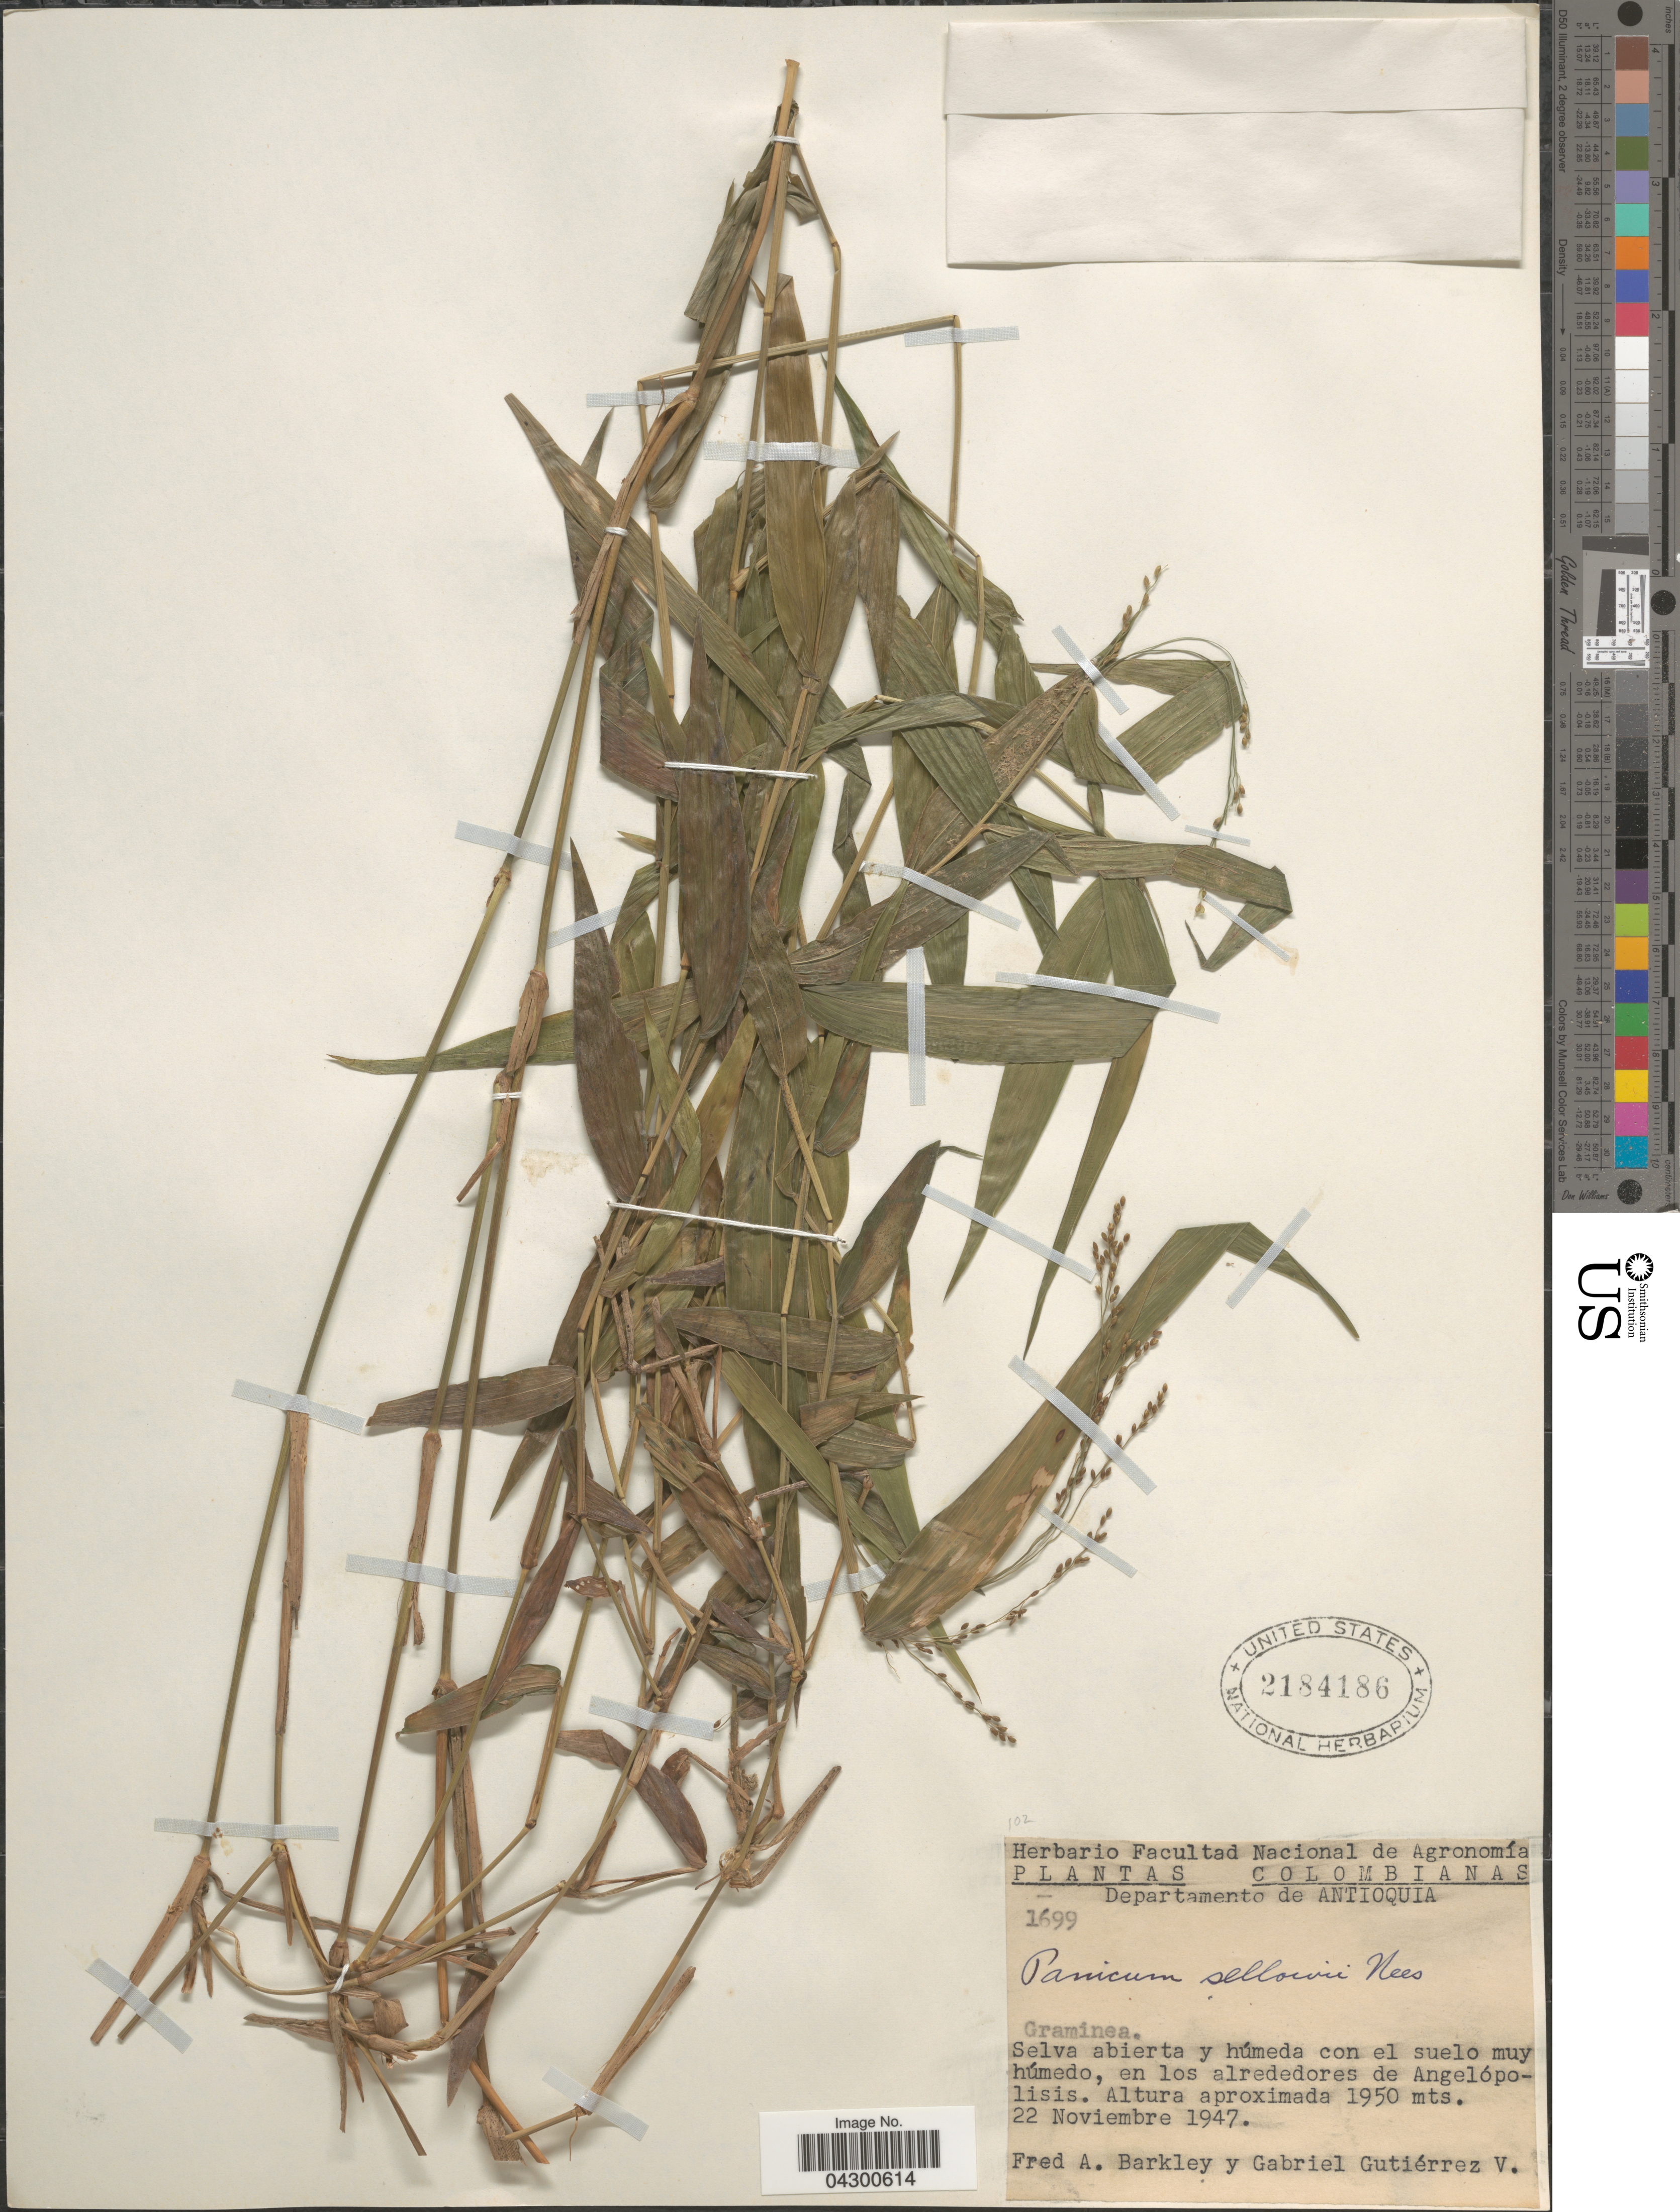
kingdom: Plantae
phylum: Tracheophyta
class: Liliopsida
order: Poales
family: Poaceae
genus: Panicum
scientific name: Panicum sellowii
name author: Nees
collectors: F. A. Barkley & G. Gutiérrez V.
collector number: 1699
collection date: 1947-11-22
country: Colombia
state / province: Antioquia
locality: Departamento de Antioquia. Selva abierta y húmeda con el suelo muy húmedo, en los alrededores de Angelópolisis.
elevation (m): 1950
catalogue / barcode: US 2184186